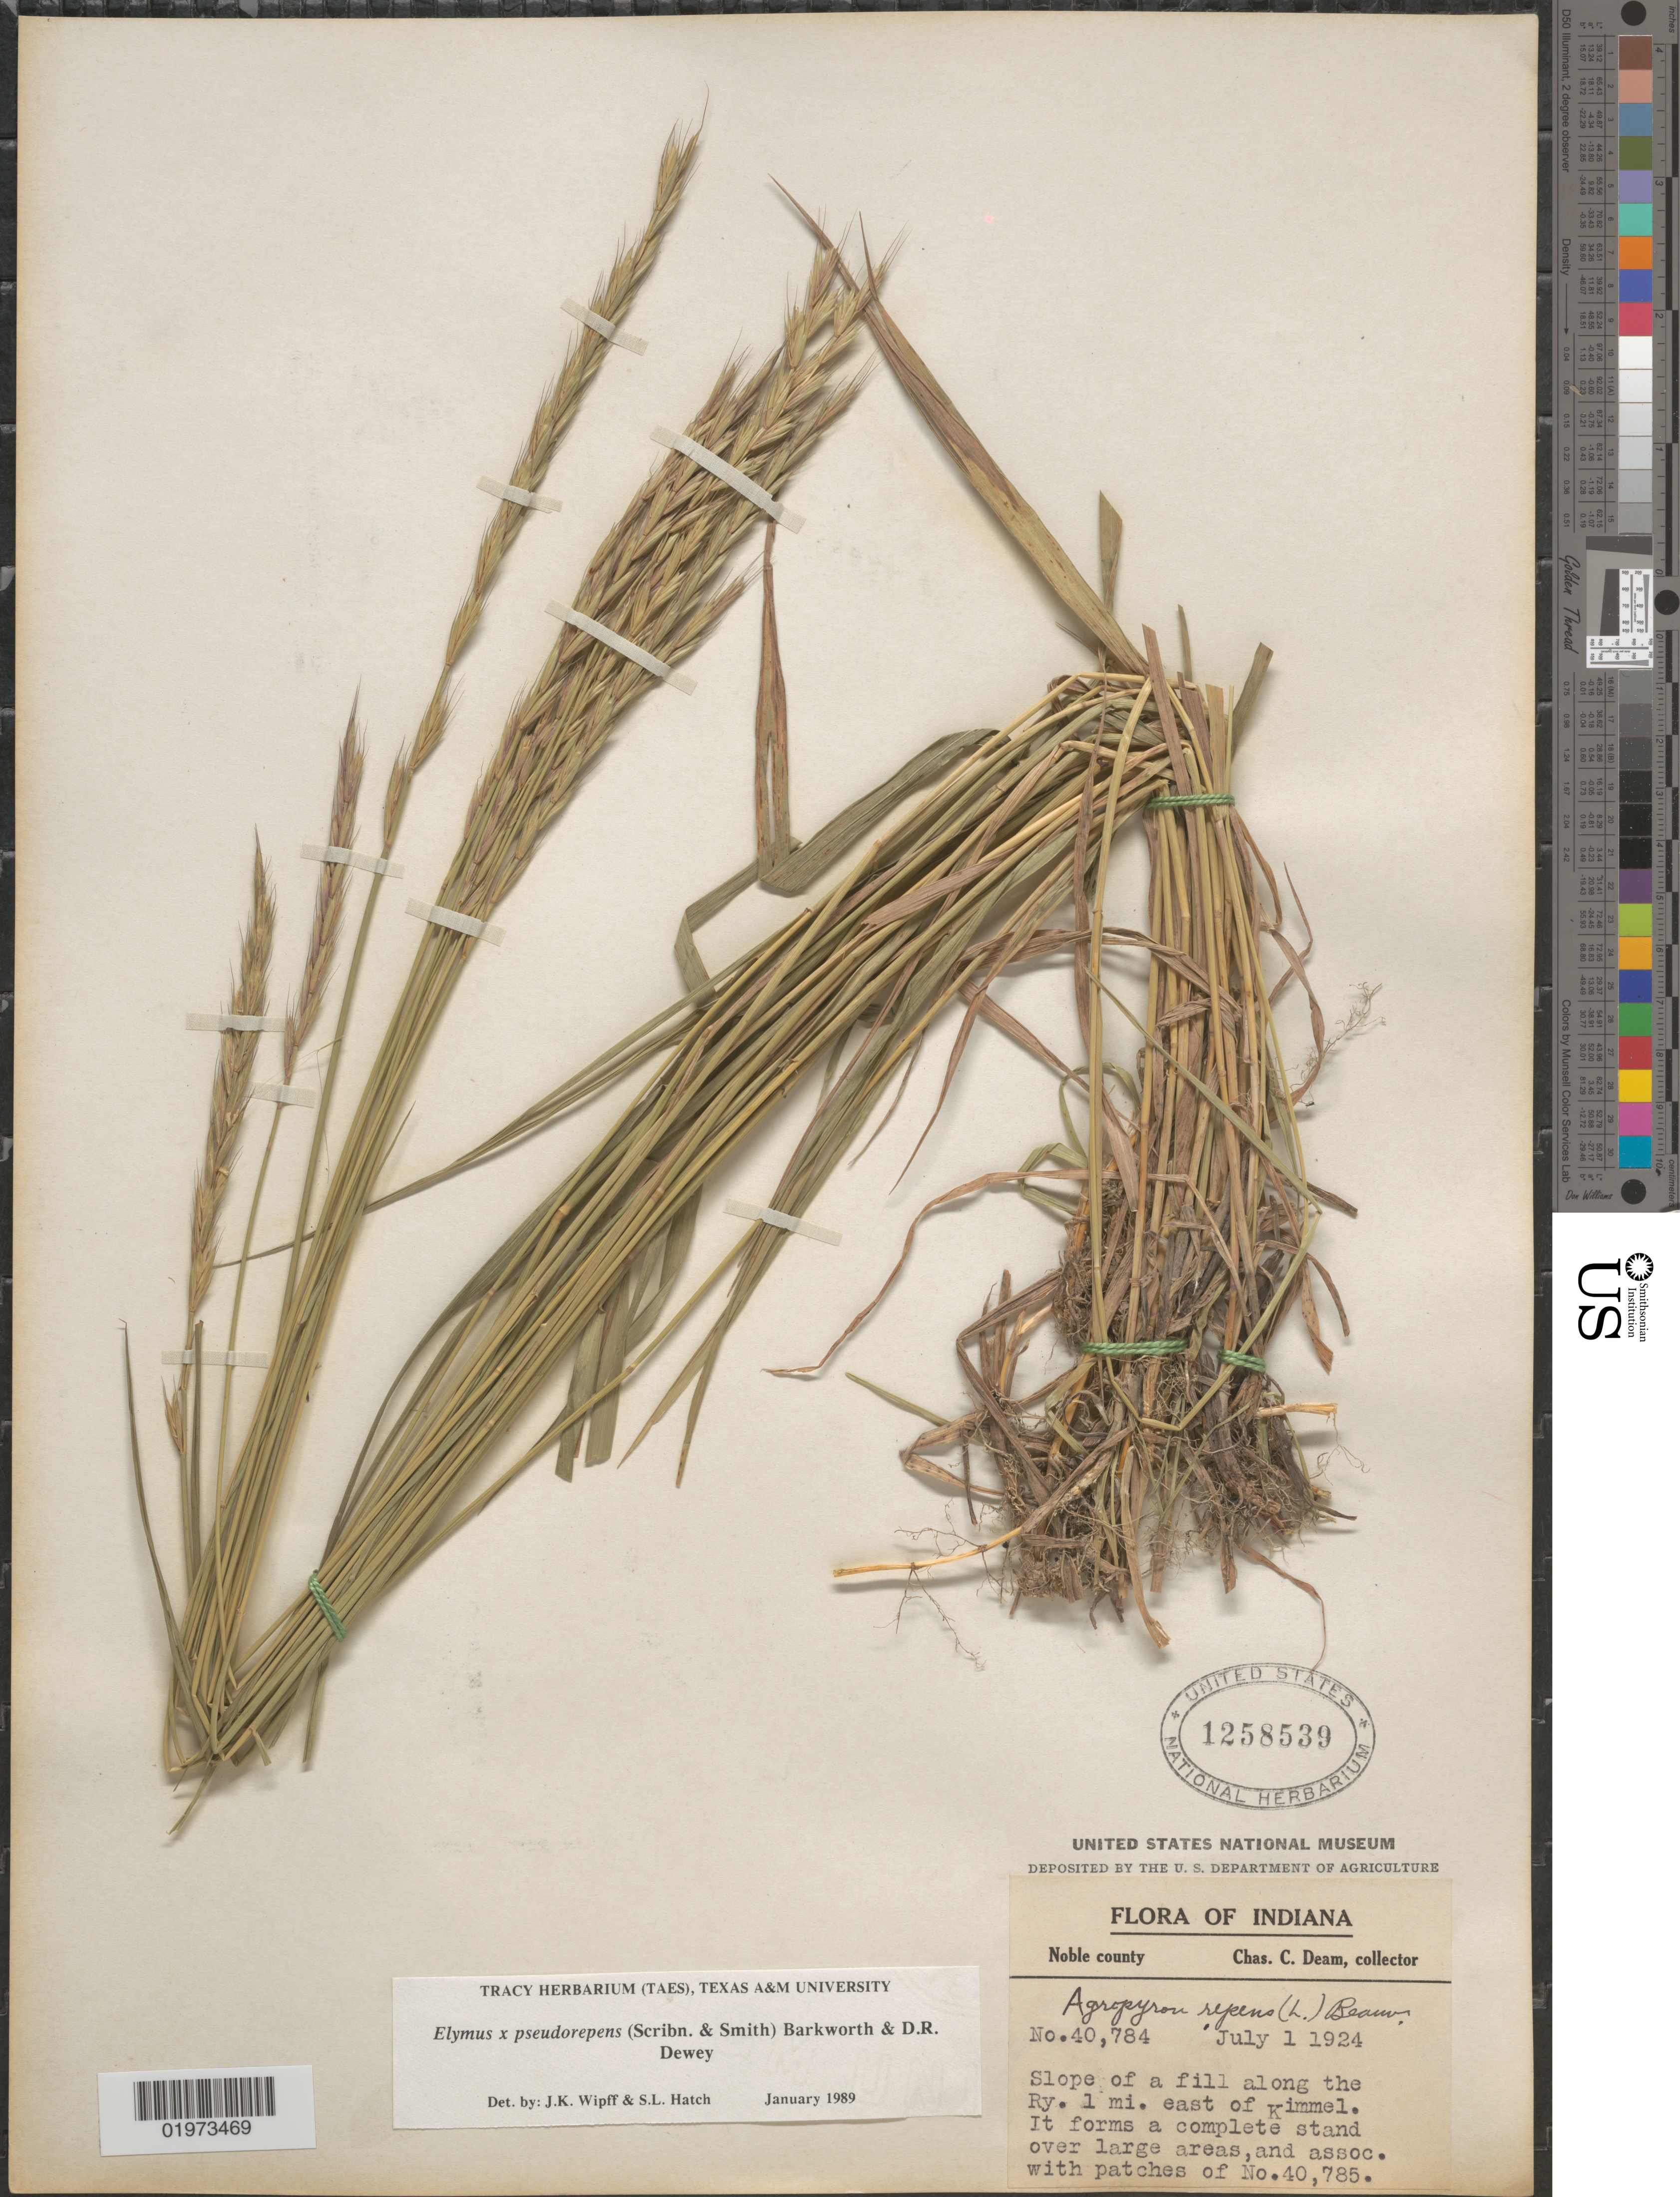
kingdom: Plantae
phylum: Tracheophyta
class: Liliopsida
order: Poales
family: Poaceae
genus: Elymus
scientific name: Elymus x pseudorepens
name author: (Scribn. & J.G. Sm.) Barkworth & Dewey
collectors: C. C. Deam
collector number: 40784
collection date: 1924-07-01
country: United States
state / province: Indiana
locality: Noble county. Slope of a fill along the Ry. 1 mi. east of Kimmel.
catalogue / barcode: US 1258539